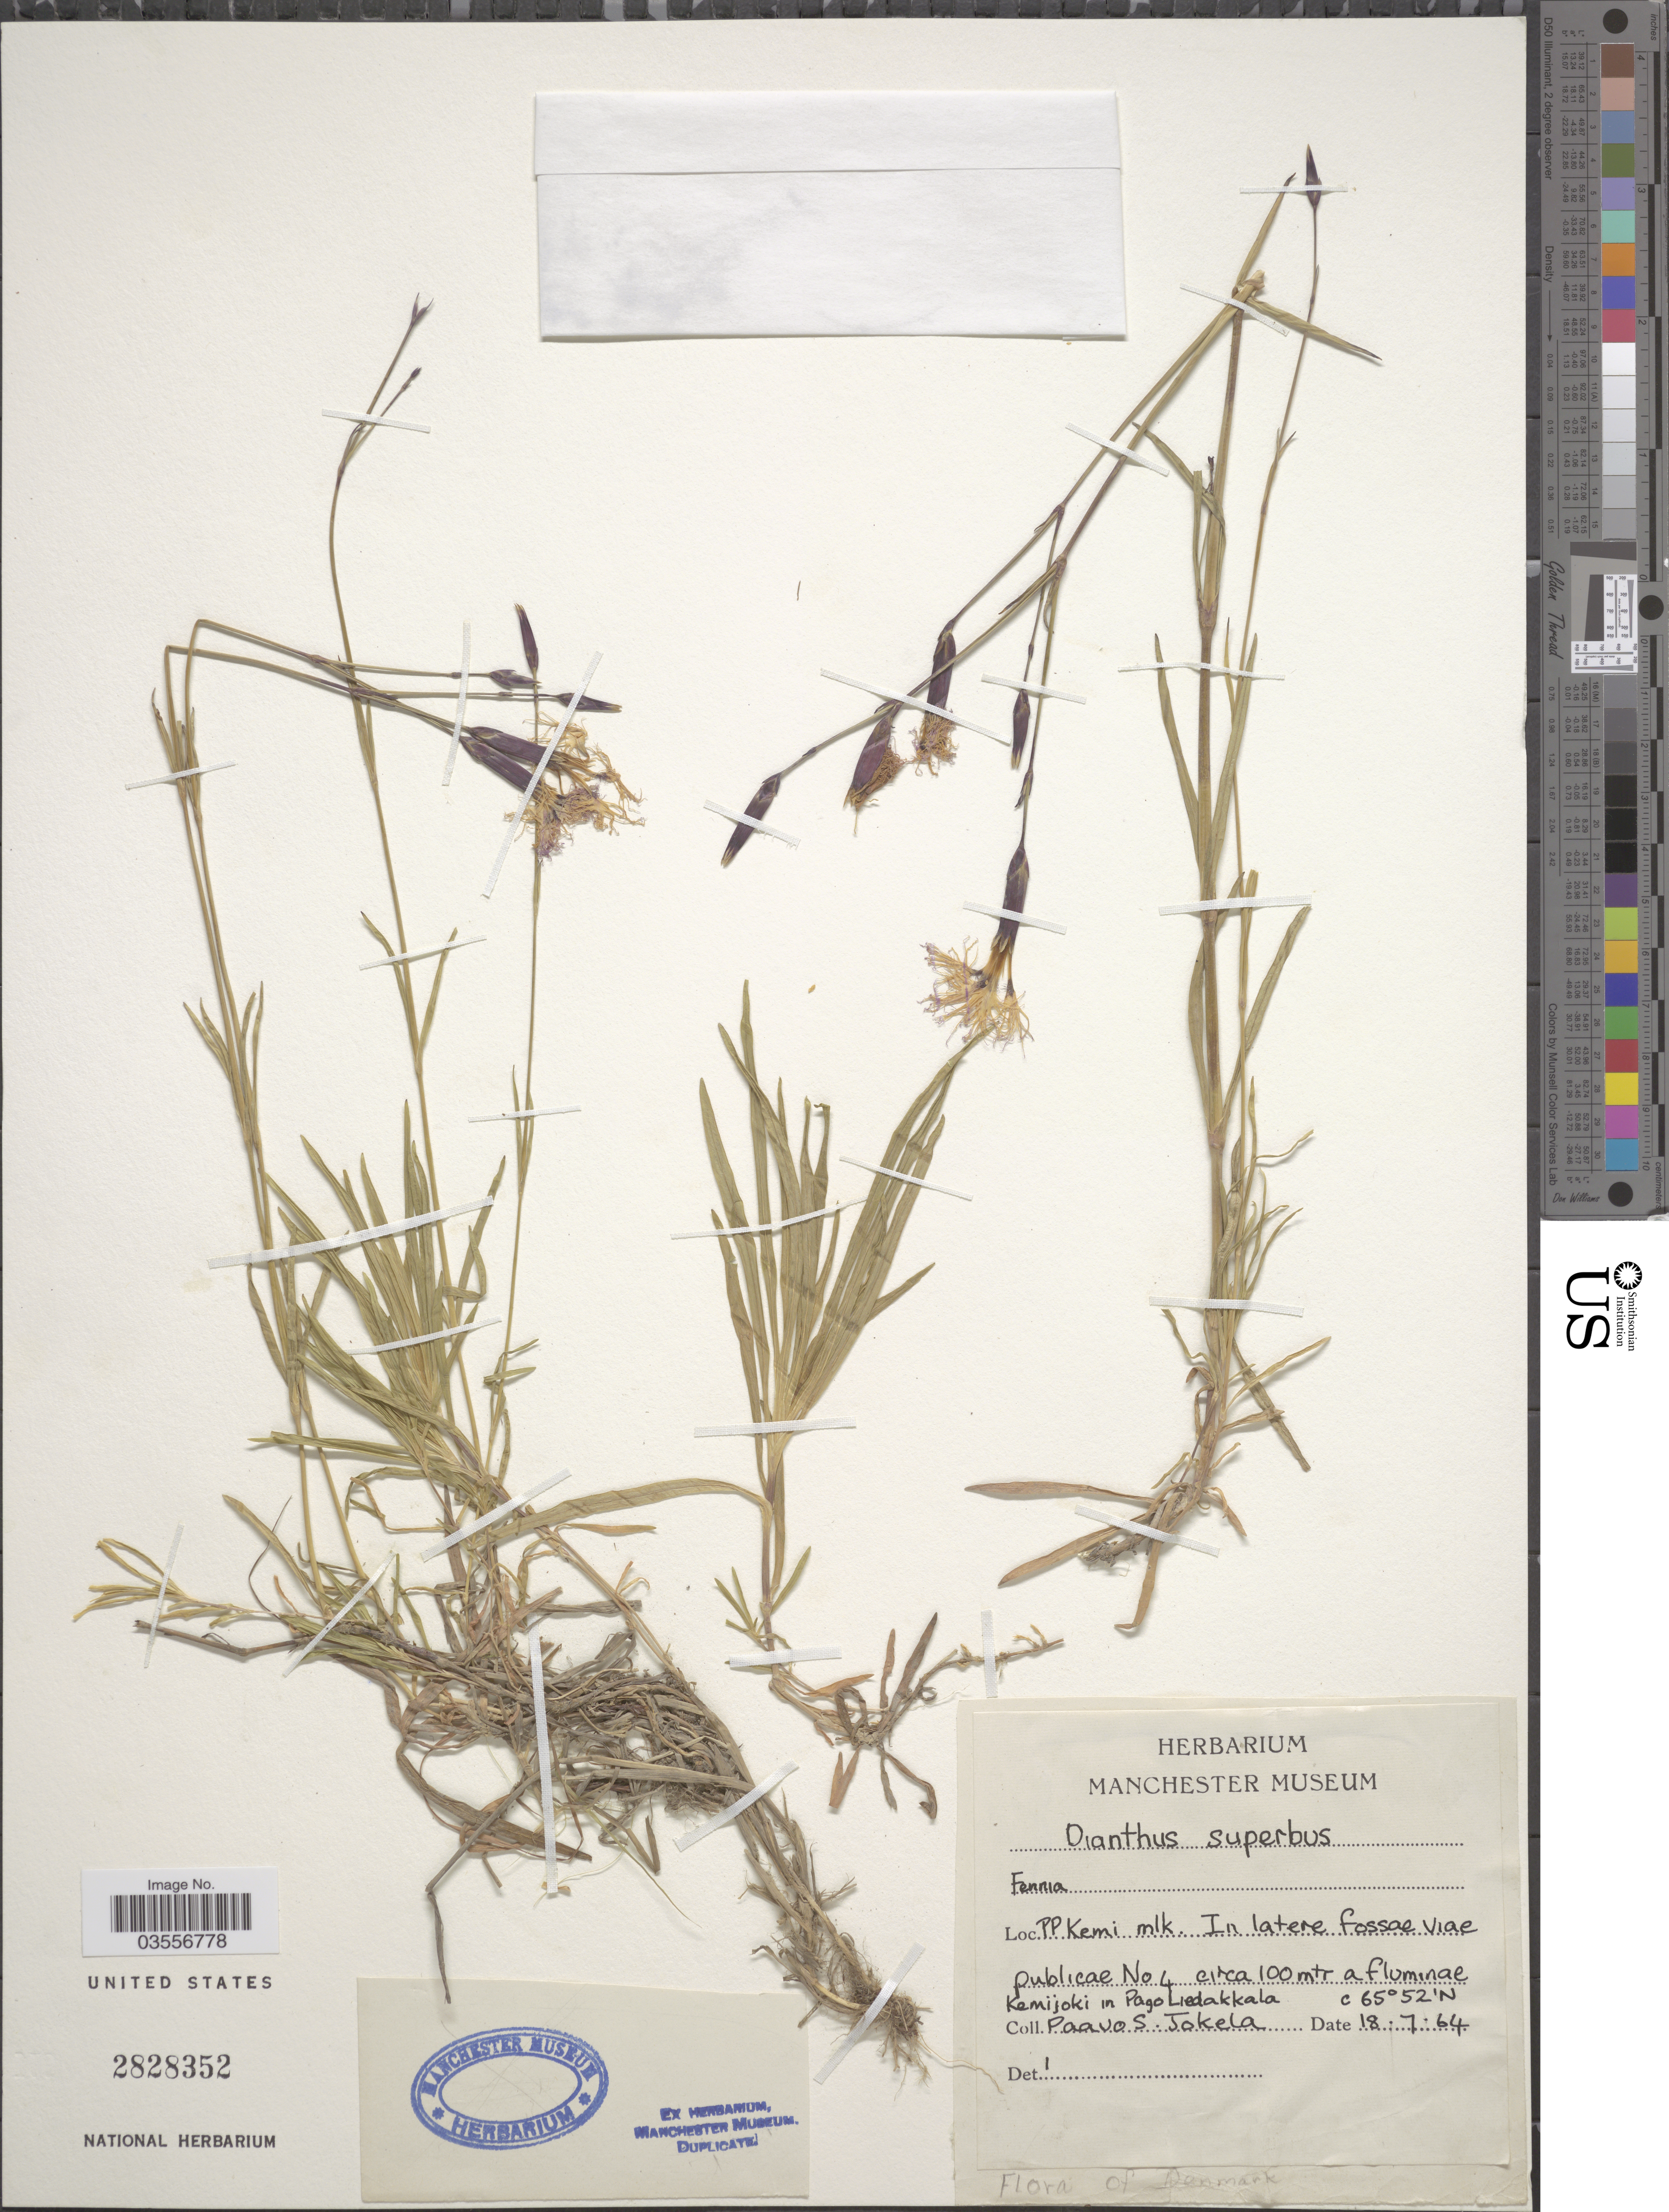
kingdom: Plantae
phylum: Tracheophyta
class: Magnoliopsida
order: Caryophyllales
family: Caryophyllaceae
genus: Dianthus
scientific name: Dianthus superbus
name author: L.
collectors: P. Jokela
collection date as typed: Transcribed d/m/y: 18/7/64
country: Denmark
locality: PP Kemi mlk. In latere fossae Viae publicae No 4 a fluminae Kemijoki in Pago Liedakkala.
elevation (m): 100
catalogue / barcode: US 2828352